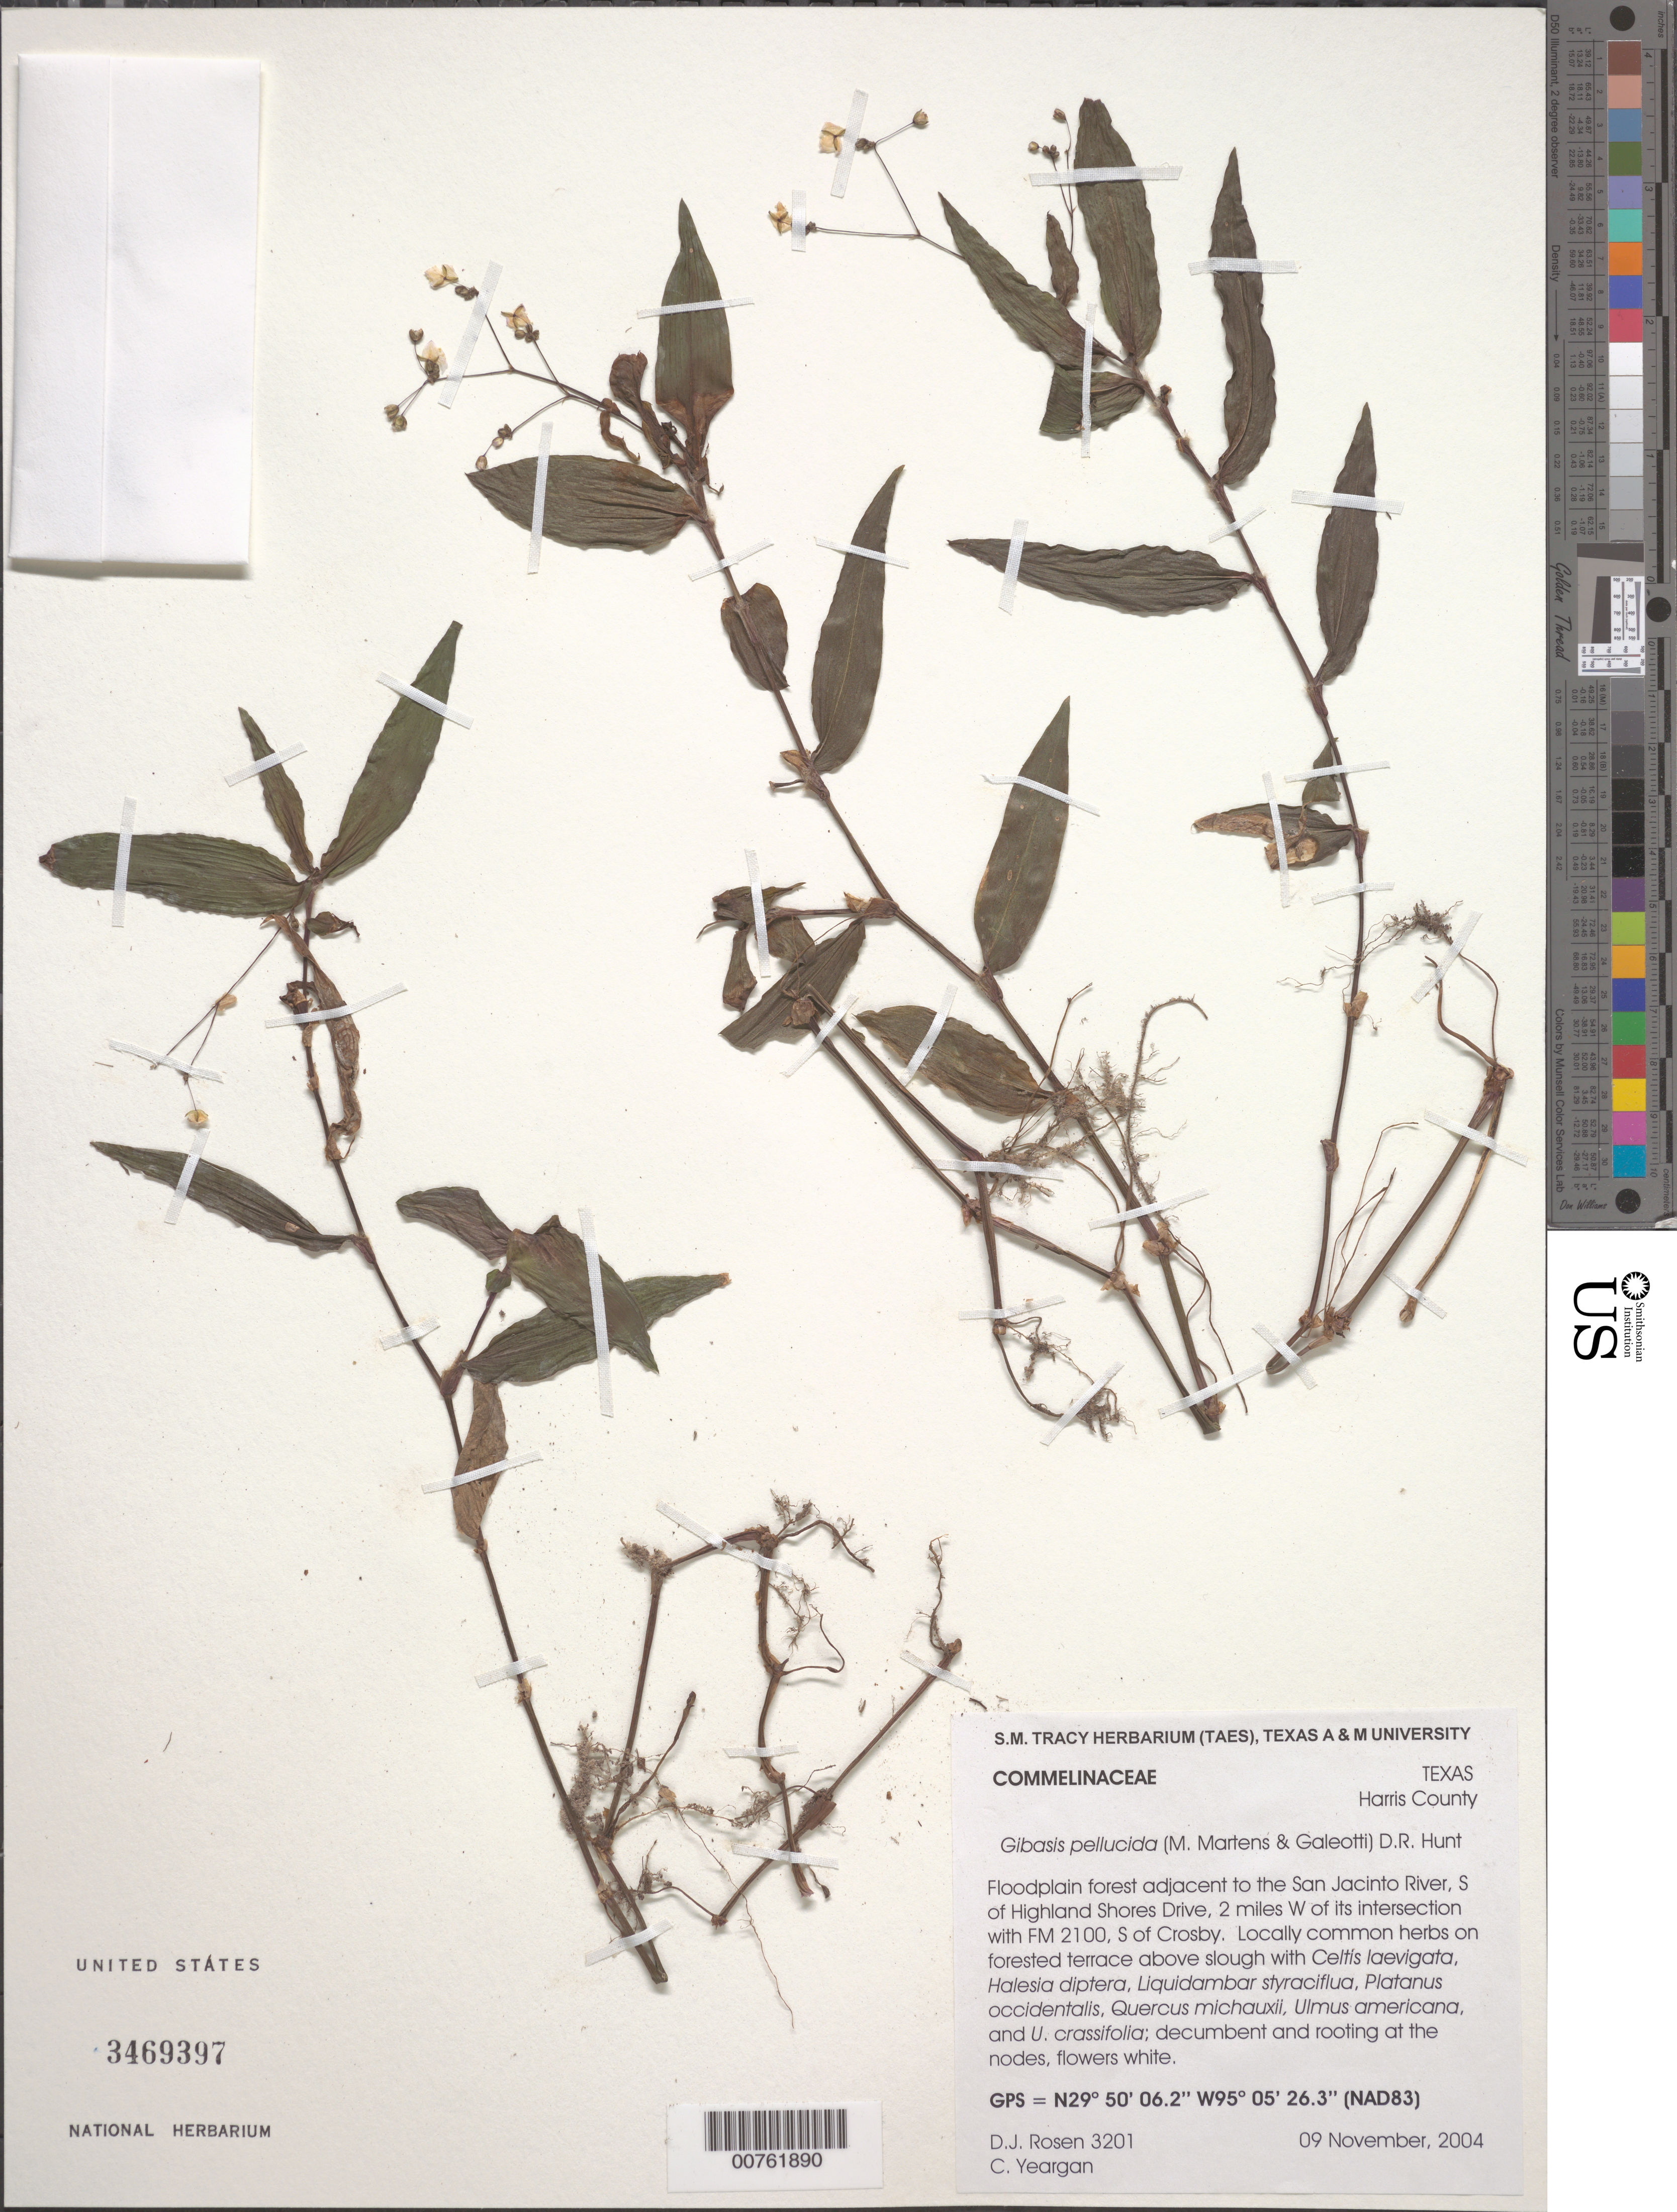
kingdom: Plantae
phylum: Tracheophyta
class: Liliopsida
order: Commelinales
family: Commelinaceae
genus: Gibasis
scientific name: Gibasis pellucida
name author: (M. Martens & Galeotti) D.R. Hunt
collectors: D. J. Rosen & C. Yeargan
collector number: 3201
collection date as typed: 09 Nov 2004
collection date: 2004-11-09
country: United States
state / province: Texas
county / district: Harris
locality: Floodplain forest adjacent to the San Jacinto River, S of Highland Shores Drive, 2 miles W of its intersection with FM 2100, S of Crosby.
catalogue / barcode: US 3469397